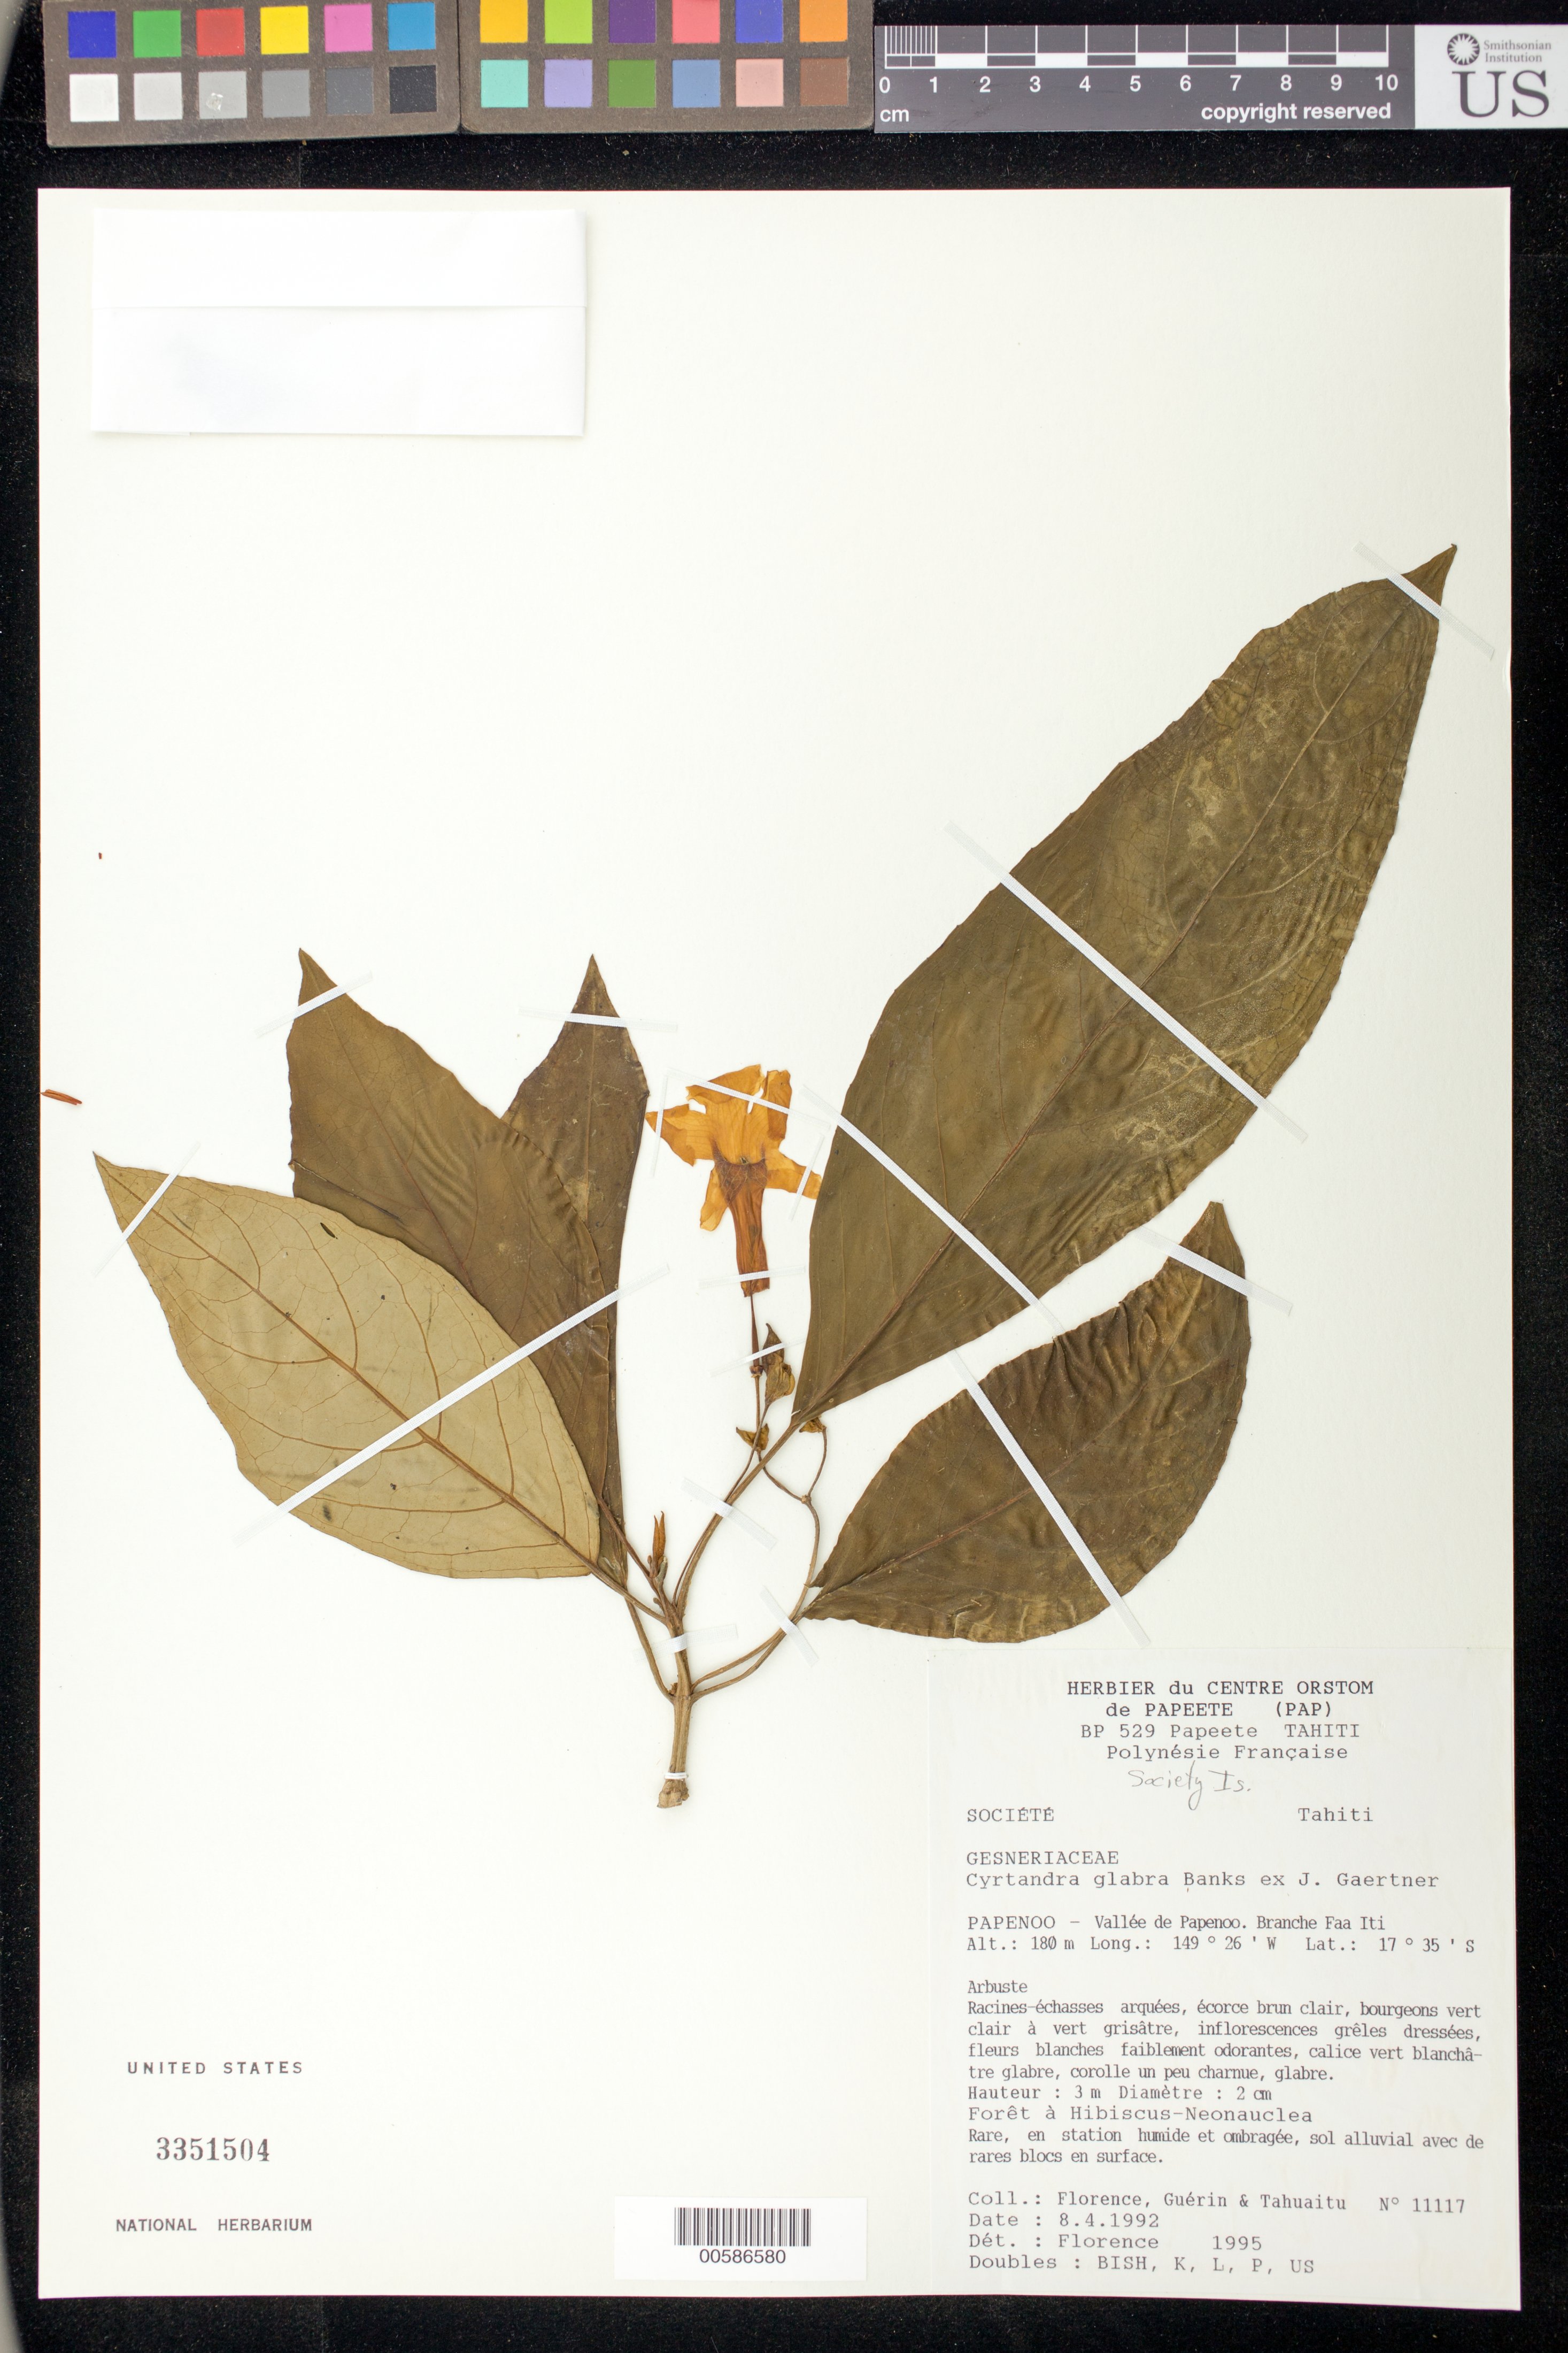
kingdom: Plantae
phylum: Tracheophyta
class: Magnoliopsida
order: Lamiales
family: Gesneriaceae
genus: Cyrtandra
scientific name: Cyrtandra glabra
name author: Jack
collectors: J. Florence, J. B. Guérin & -. Tahuaitu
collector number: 11117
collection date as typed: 08 Apr 1992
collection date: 1992-04-08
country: French Polynesia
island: Tahiti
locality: Papenooo, vallee de papenoo, branche faa iti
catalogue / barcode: US 3351504